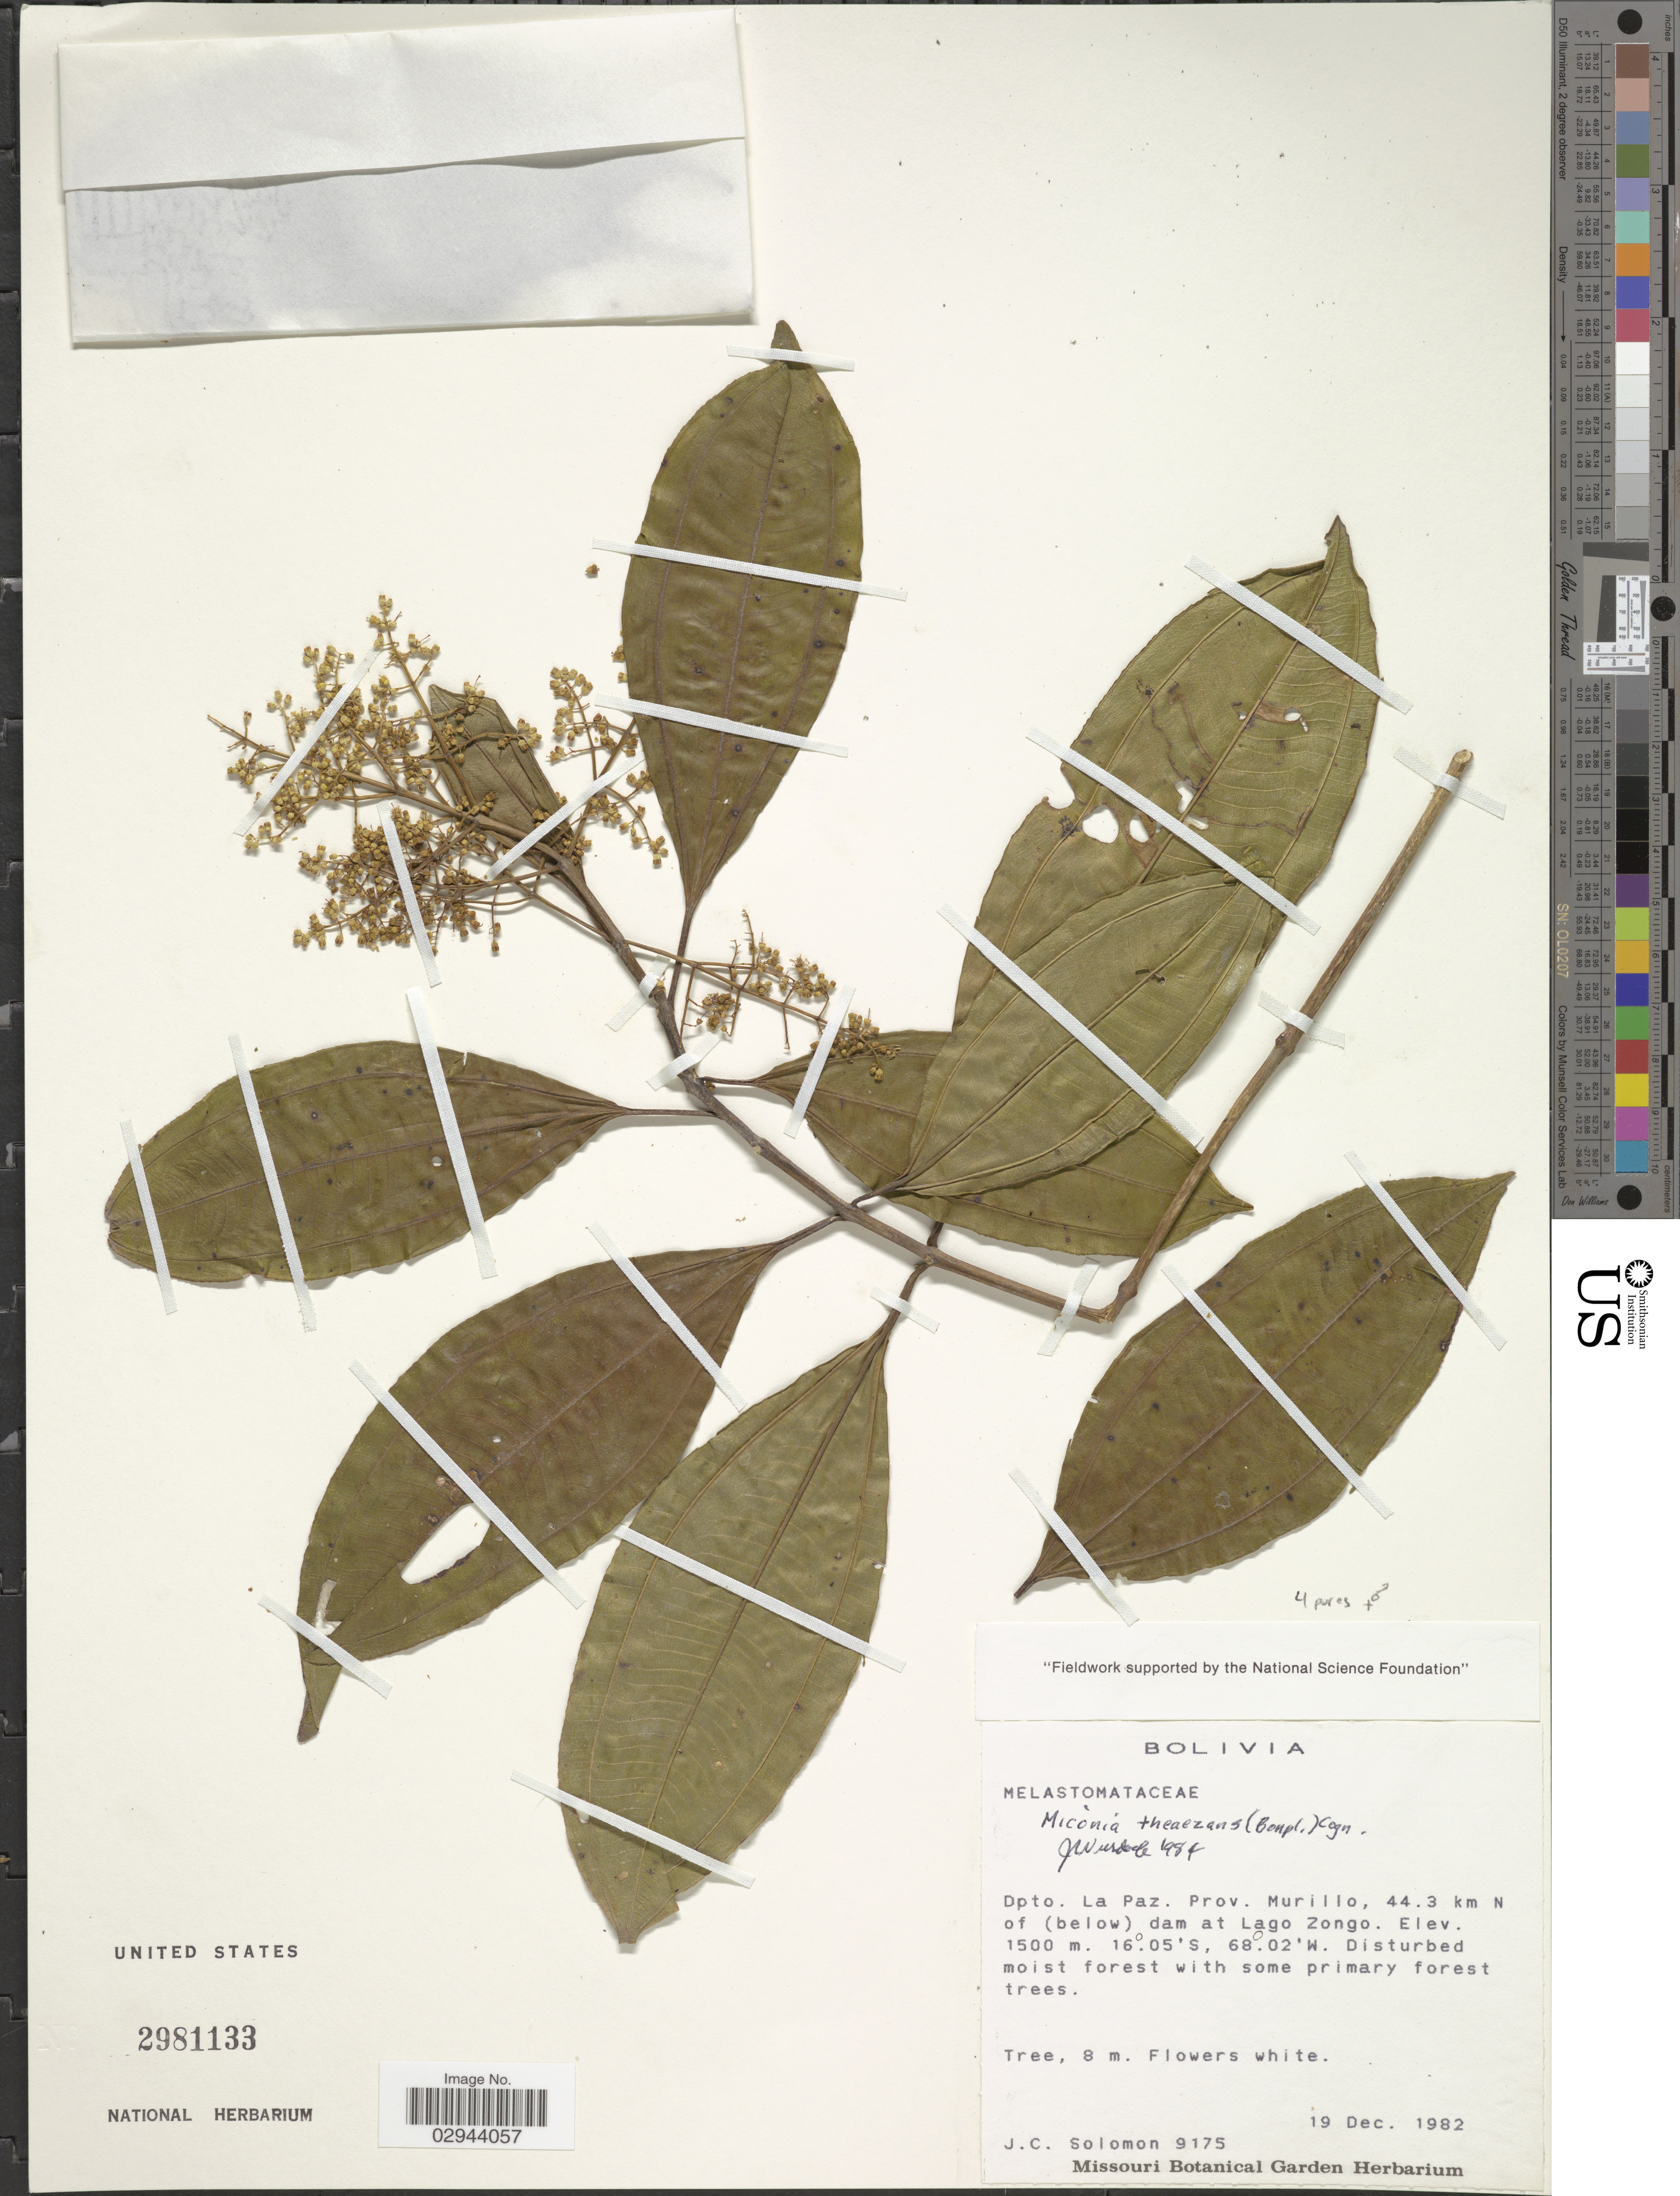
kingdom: Plantae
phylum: Tracheophyta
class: Magnoliopsida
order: Myrtales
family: Melastomataceae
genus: Miconia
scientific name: Miconia theizans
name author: (Bonpl.) Cogn.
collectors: J. C. Solomon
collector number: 9175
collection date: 1982-12-19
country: Bolivia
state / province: La Paz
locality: Dpto. La Paz, Prov. Murillo, 44.3 km N of (below) dam at Lago Zongo.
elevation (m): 1500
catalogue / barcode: US 2981133